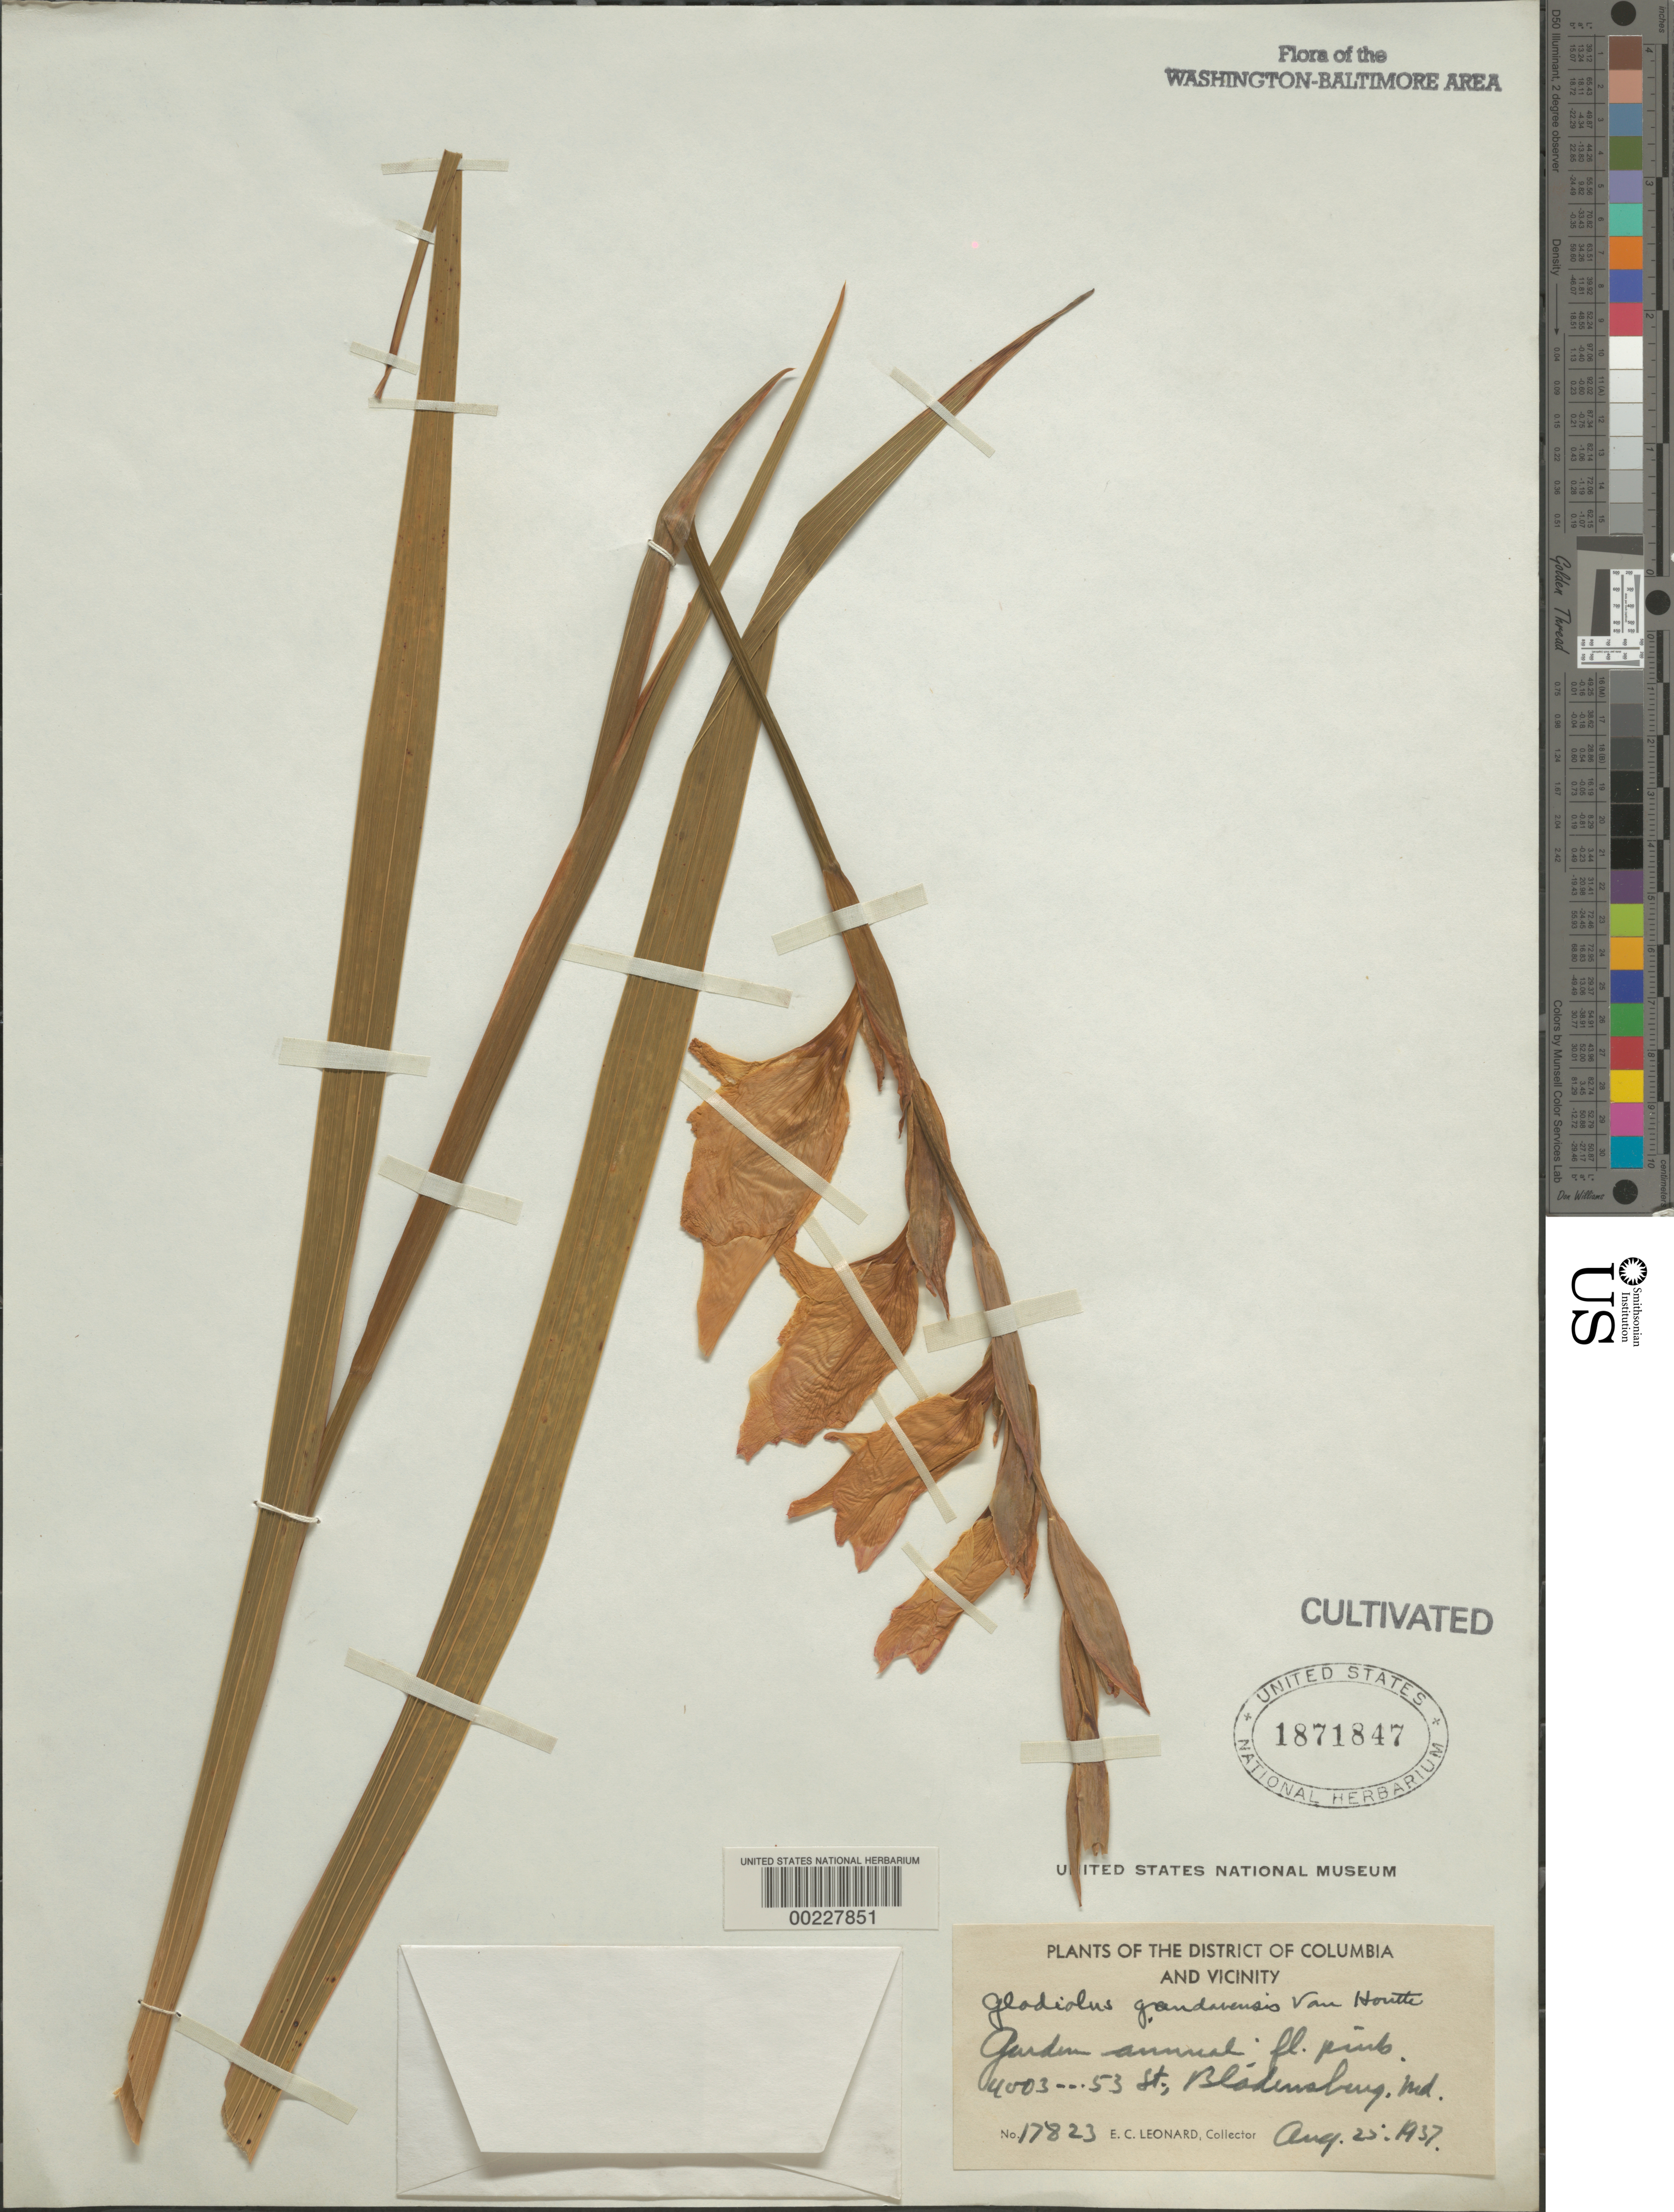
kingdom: Plantae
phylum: Tracheophyta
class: Liliopsida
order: Asparagales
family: Iridaceae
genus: Gladiolus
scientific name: Gladiolus x gandavensis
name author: Van Houtte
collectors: E. C. Leonard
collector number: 17823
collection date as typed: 25 Aug 1937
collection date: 1937-08-25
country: United States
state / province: Maryland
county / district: Prince George's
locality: Bladensburg, 4003 53 St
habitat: Garden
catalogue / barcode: US 1871847